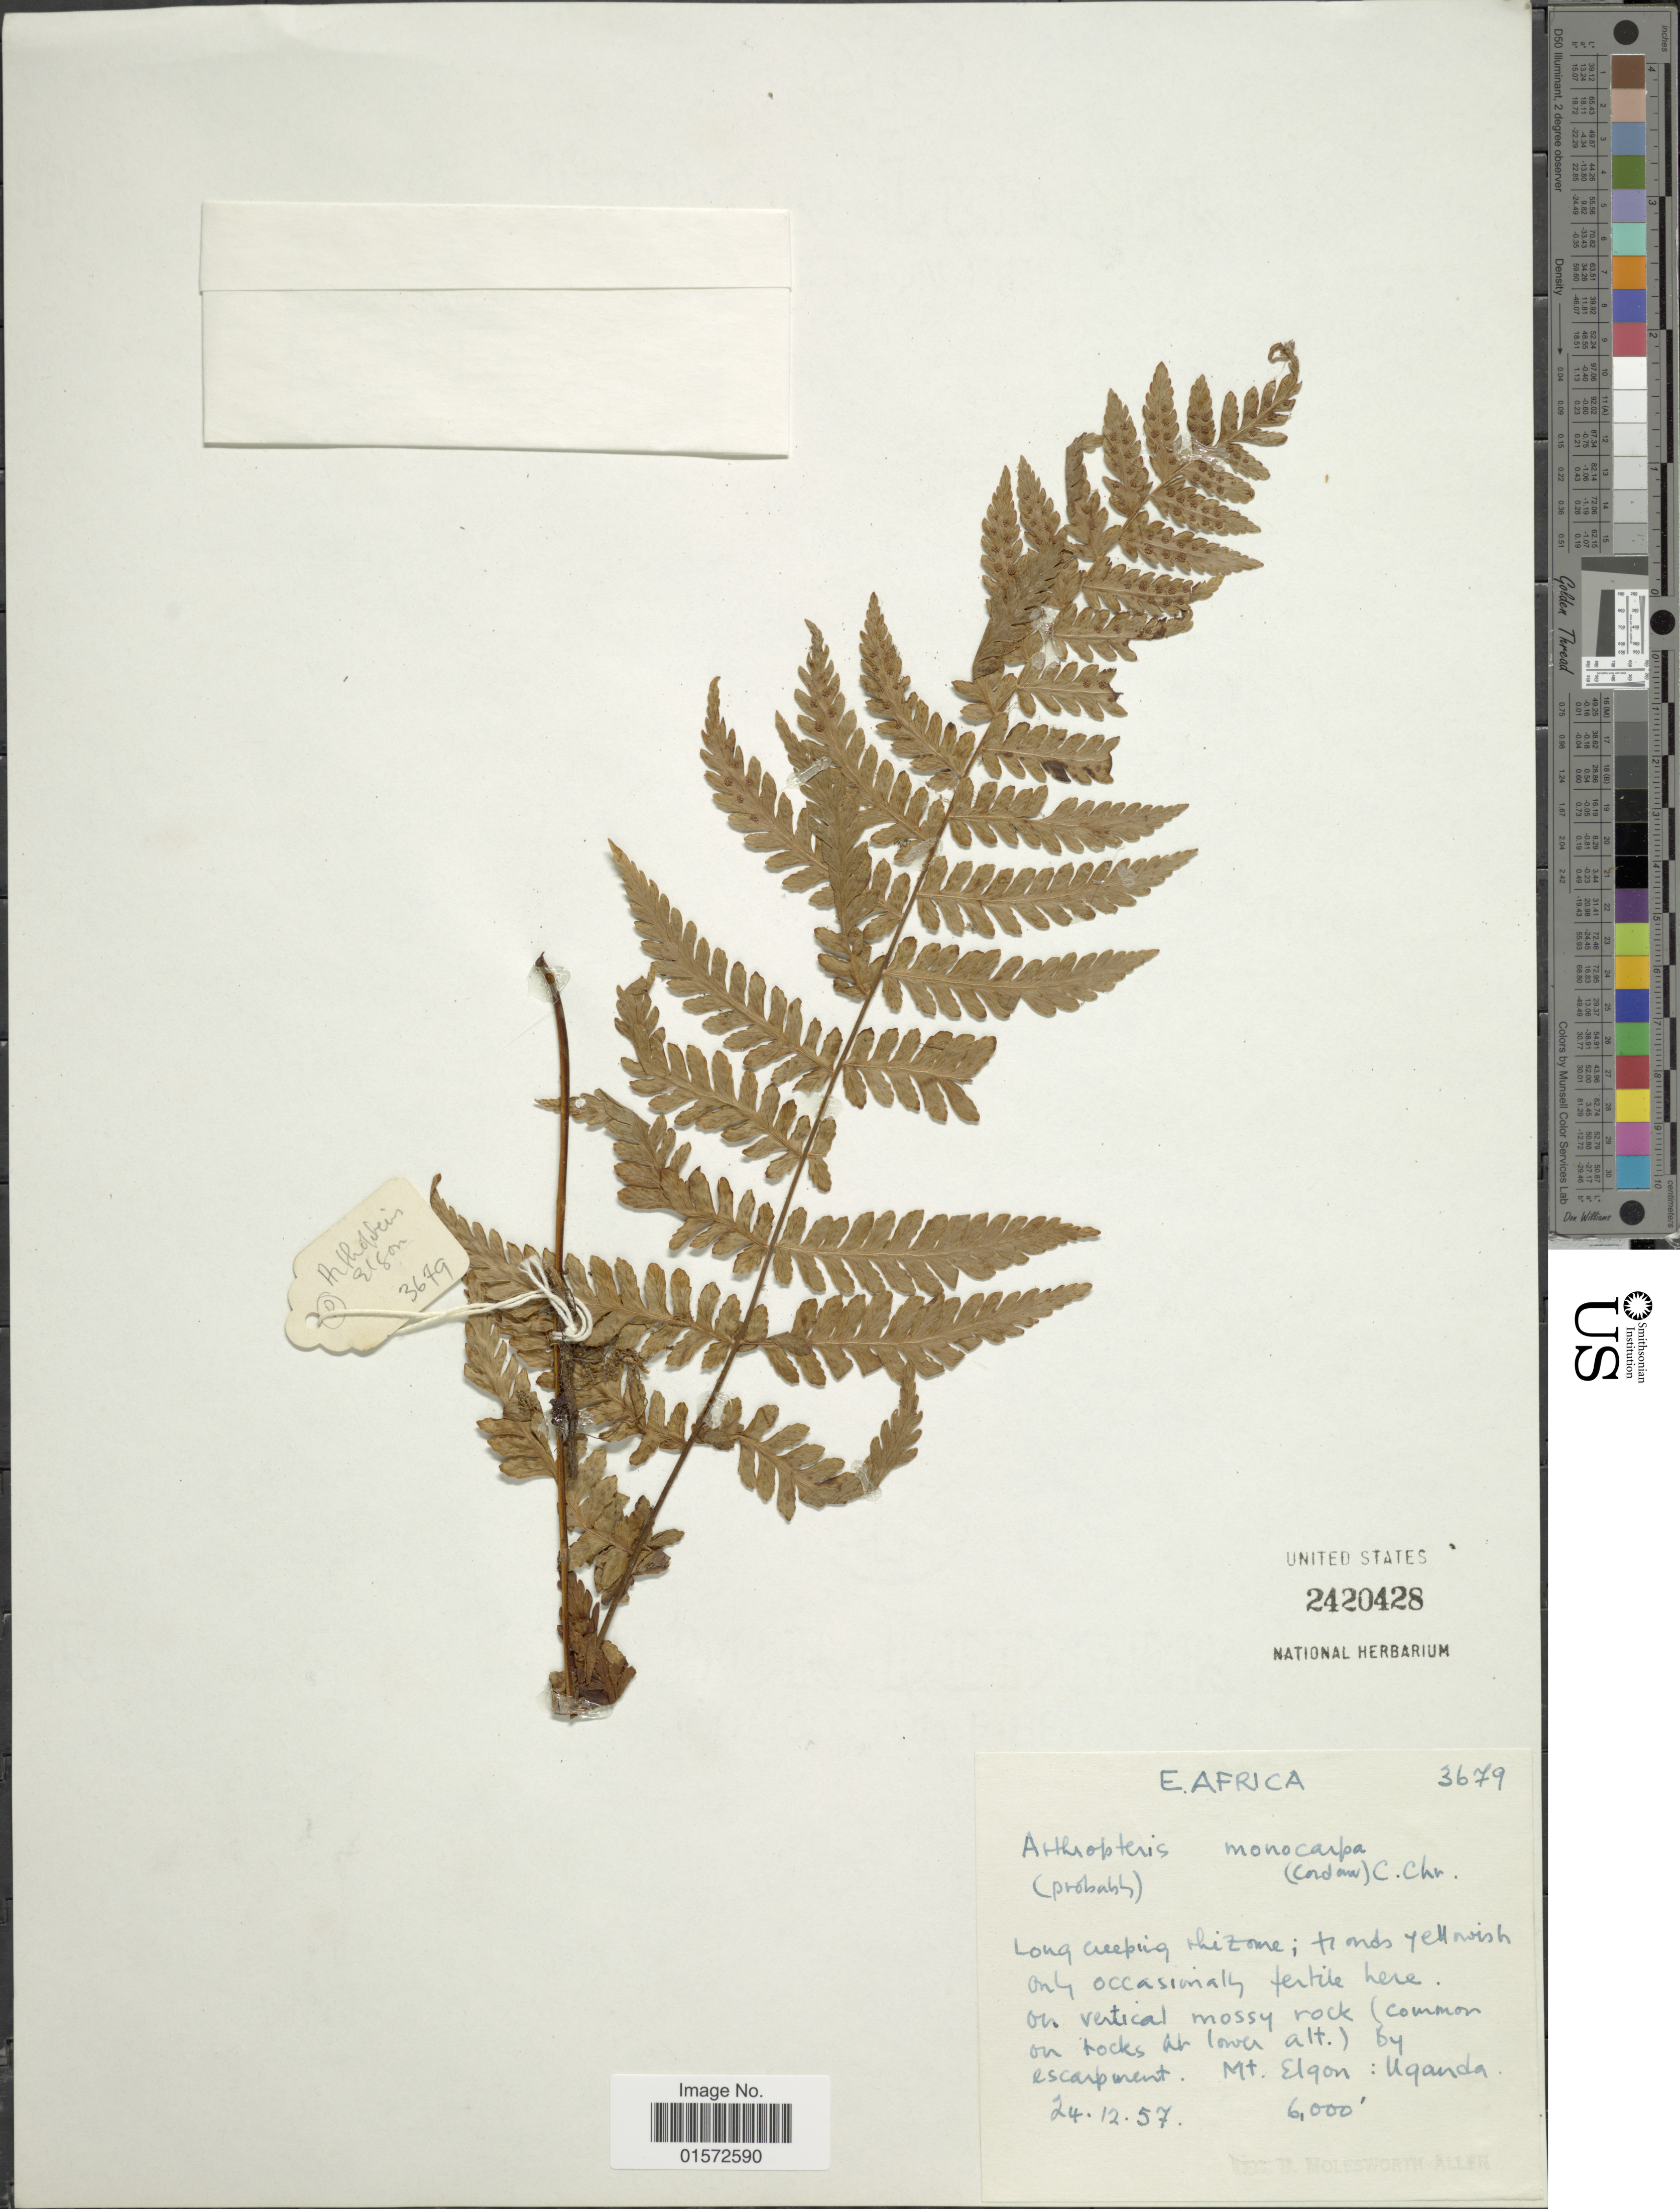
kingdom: Plantae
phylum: Tracheophyta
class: Polypodiopsida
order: Polypodiales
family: Tectariaceae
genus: Arthropteris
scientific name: Arthropteris monocarpa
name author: (Cordem.) C. Chr.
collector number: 3679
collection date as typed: Transcribed d/m/y: 24/12/57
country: Uganda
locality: Mt. Elgon: Uganda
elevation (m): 1829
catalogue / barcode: US 2420428